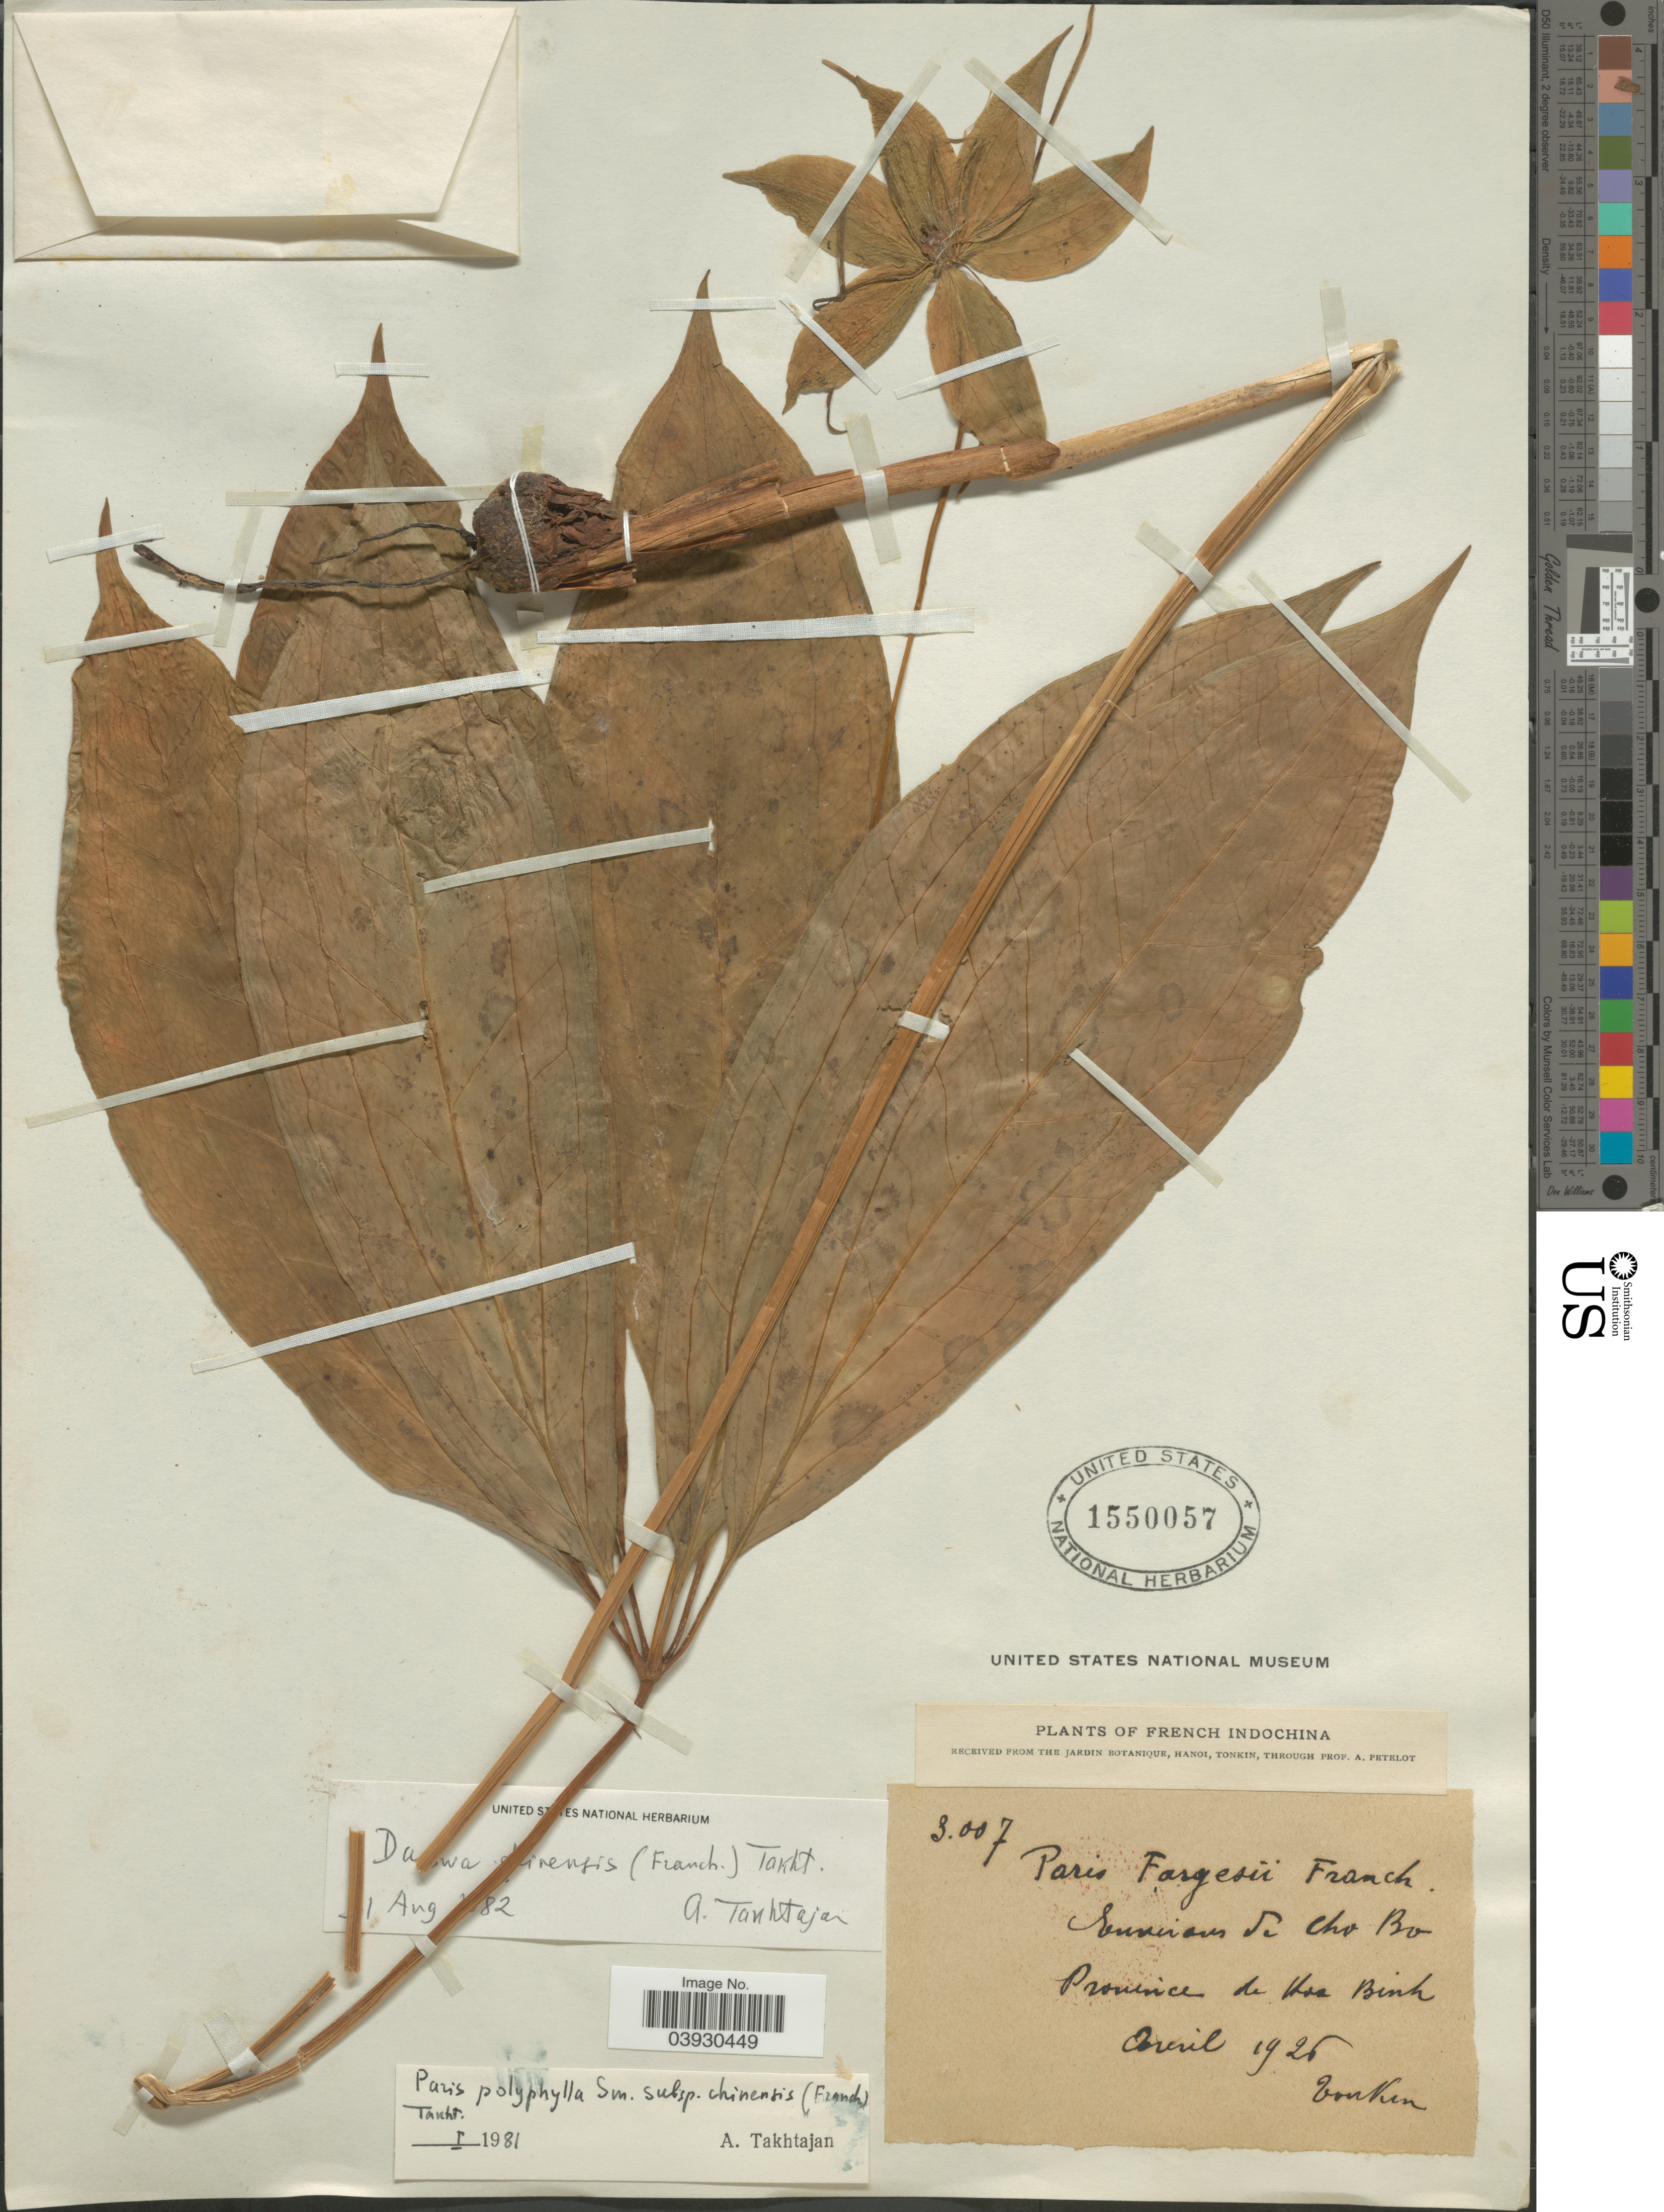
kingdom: Plantae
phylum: Tracheophyta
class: Liliopsida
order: Liliales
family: Melanthiaceae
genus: Paris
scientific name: Paris polyphylla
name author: Sm.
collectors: P. A. Pételot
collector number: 3007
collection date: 1926-04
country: Vietnam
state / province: Hoa Binh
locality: French Indochina. Environs de Cho Bo.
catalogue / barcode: US 1550057